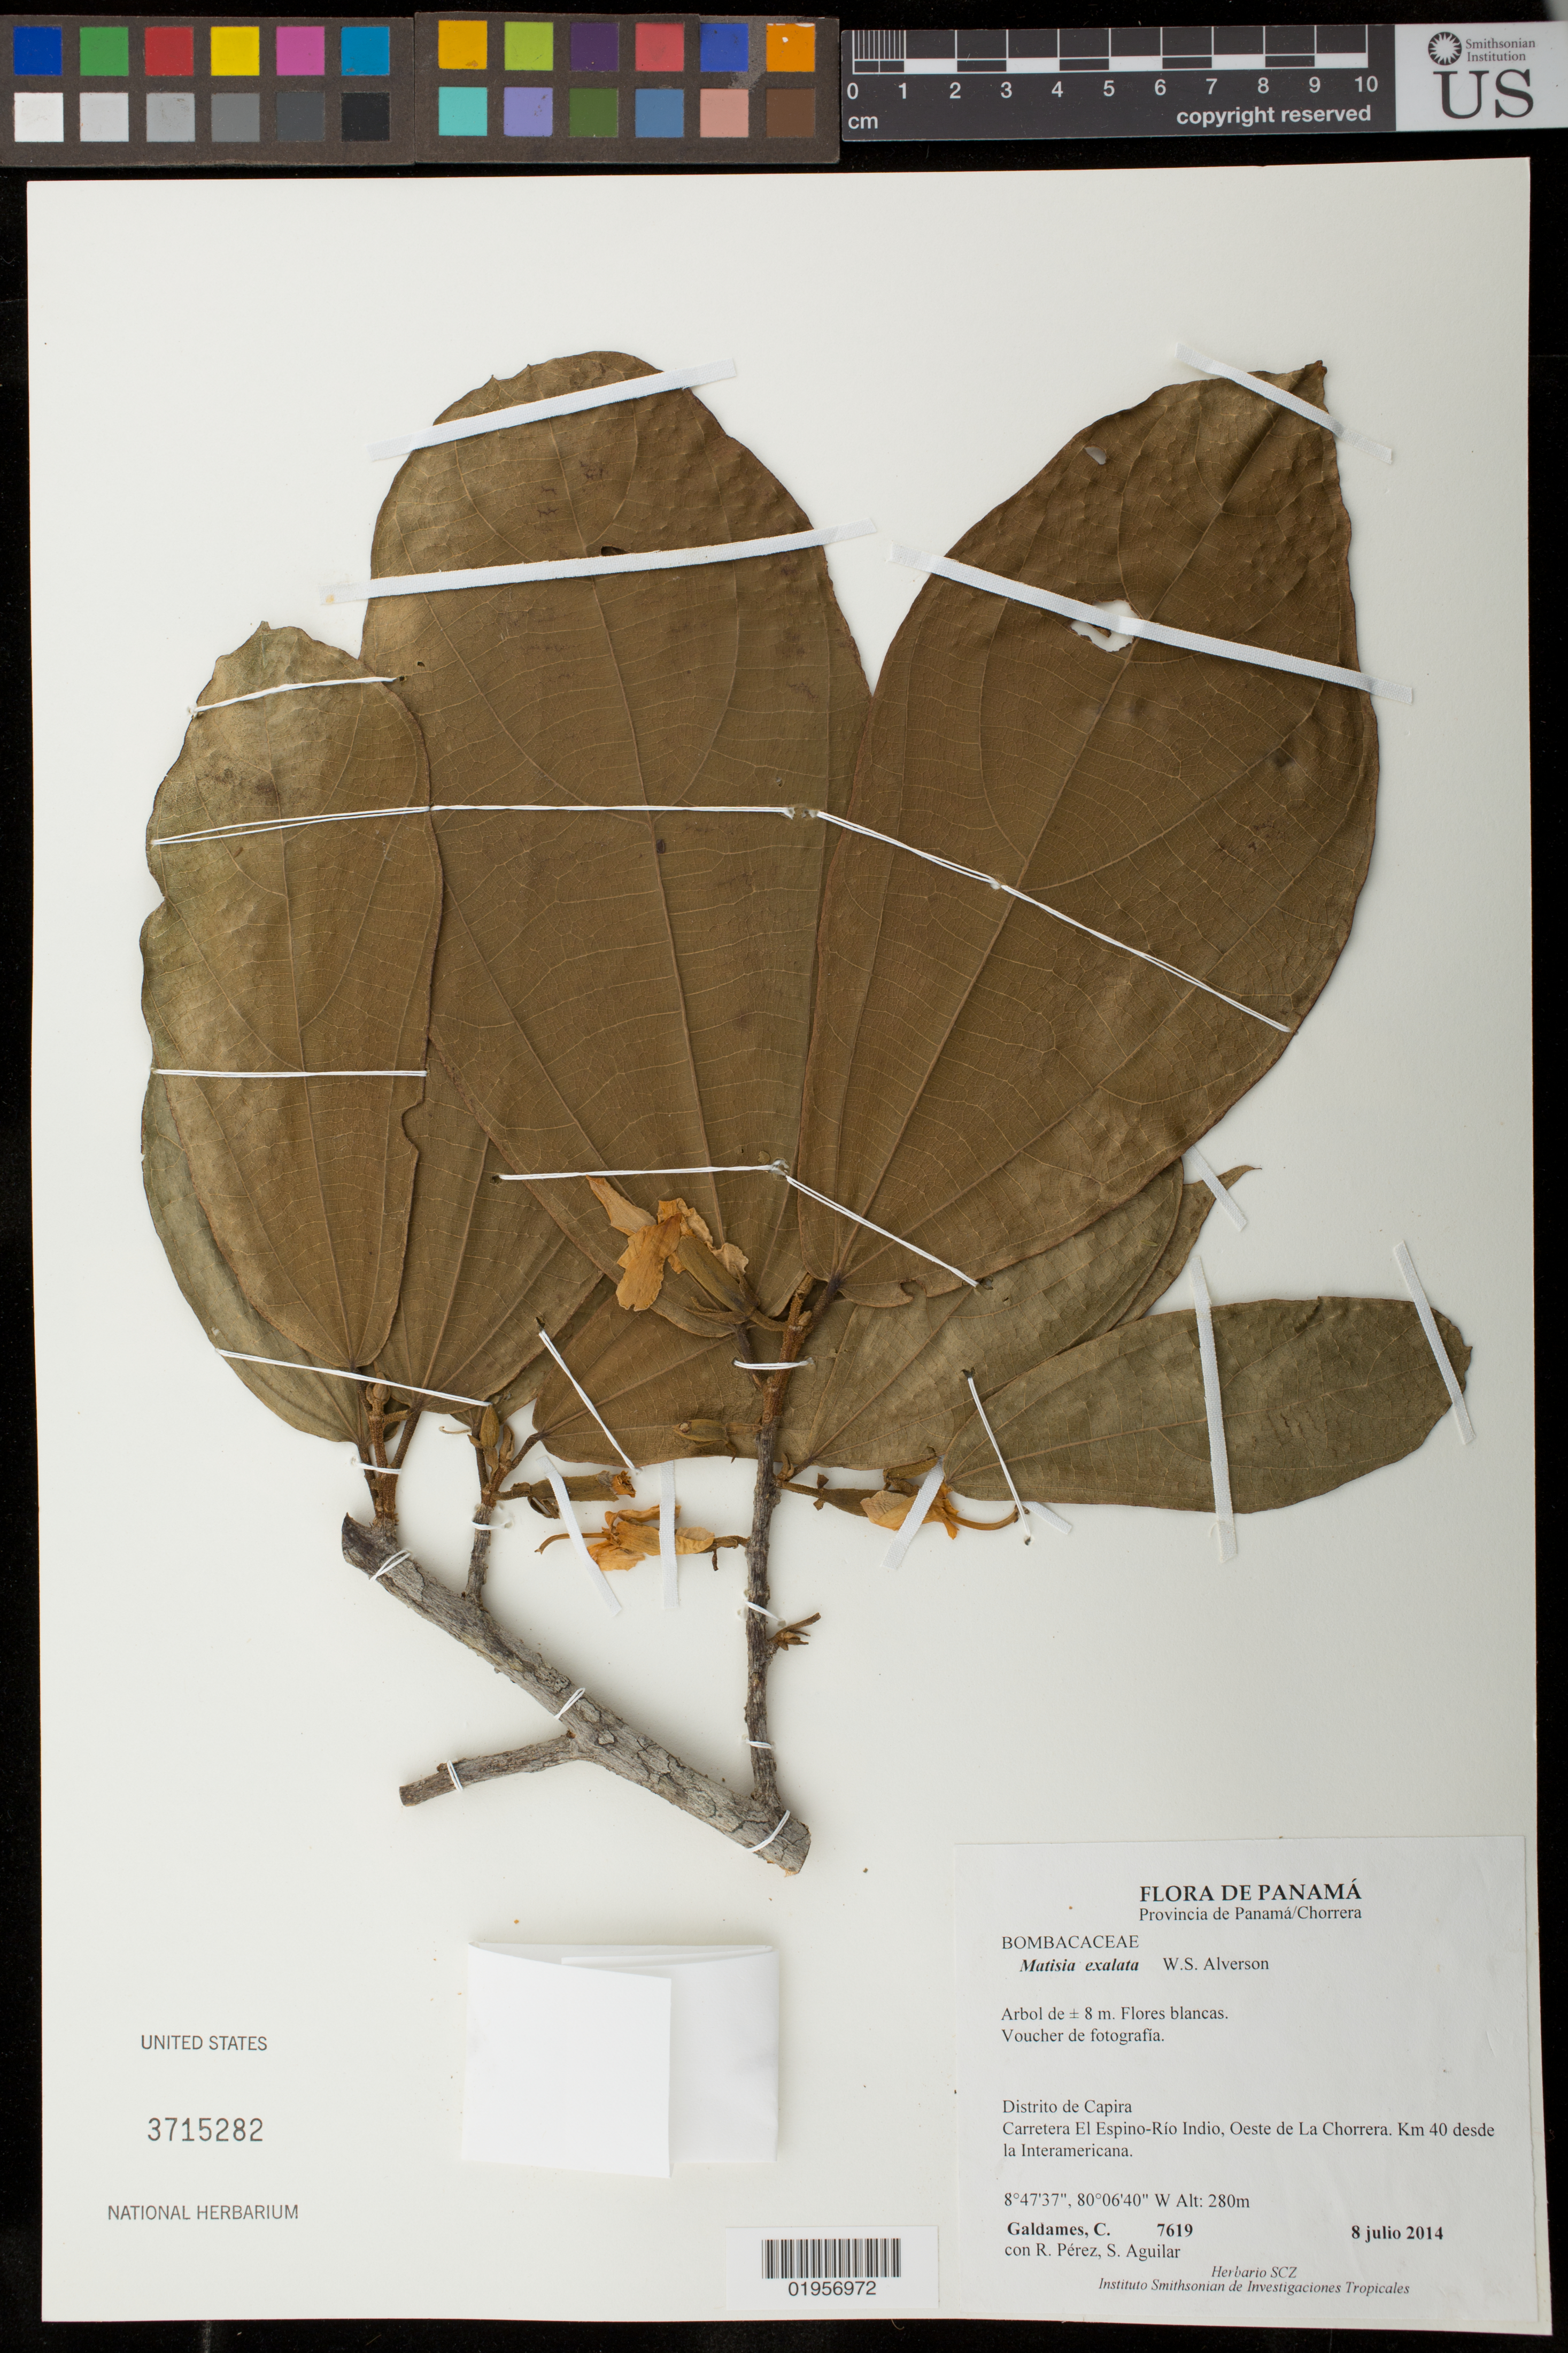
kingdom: Plantae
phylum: Tracheophyta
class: Magnoliopsida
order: Malvales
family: Malvaceae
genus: Matisia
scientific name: Matisia exalata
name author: W.S. Alverson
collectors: C. Galdames, R. Perez & S. Aguilar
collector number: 7619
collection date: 2014-07-08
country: Panama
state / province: Panamá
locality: Distrito de Capira, Carretera El Espino-Rio Indio, Oeste de La Chorrera, km 40 desde la Interamericana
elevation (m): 280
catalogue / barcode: US 3715282